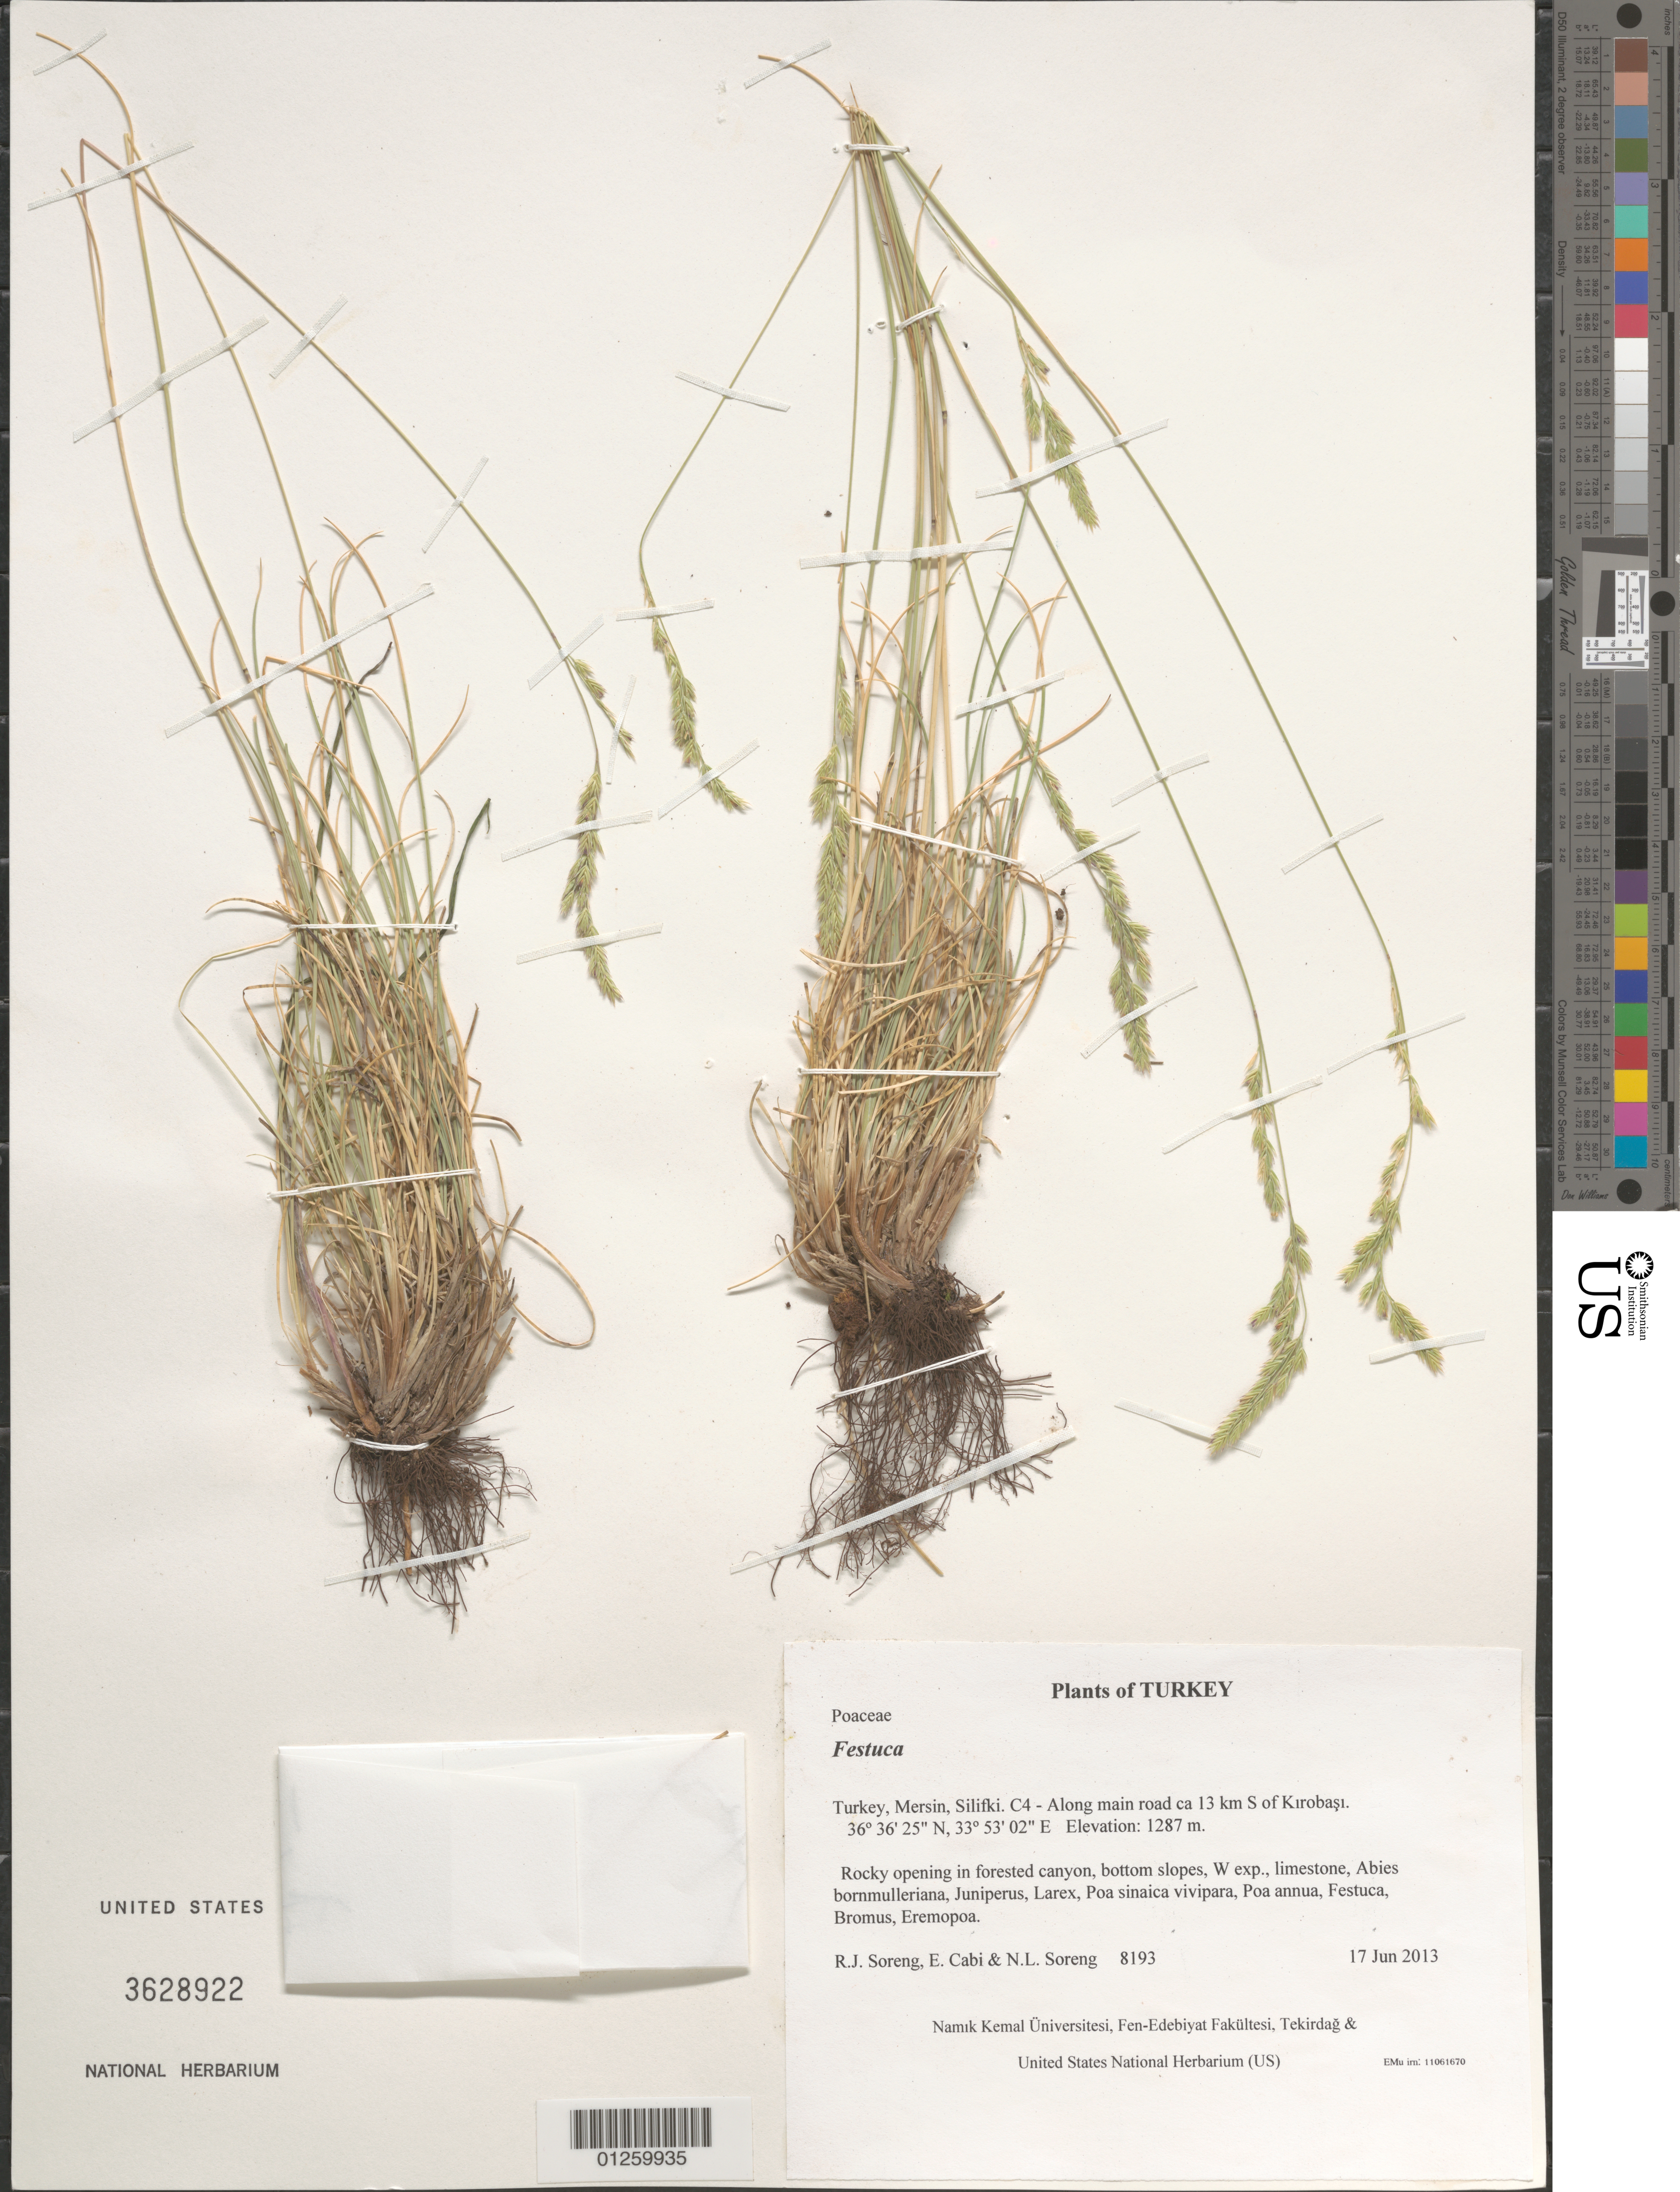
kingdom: Plantae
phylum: Tracheophyta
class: Liliopsida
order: Poales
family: Poaceae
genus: Festuca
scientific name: Festuca sp.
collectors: R. J. Soreng, E. Cabi & N. L. Soreng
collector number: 8193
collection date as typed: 2013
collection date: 2013-06-17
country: Turkey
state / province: Mersin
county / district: Silifki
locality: C4 - Along main road ca 13 km S of Kirobasi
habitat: Rocky opening in forested canyon, bottom slopes, W exp., limestone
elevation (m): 1287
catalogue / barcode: US 3628922